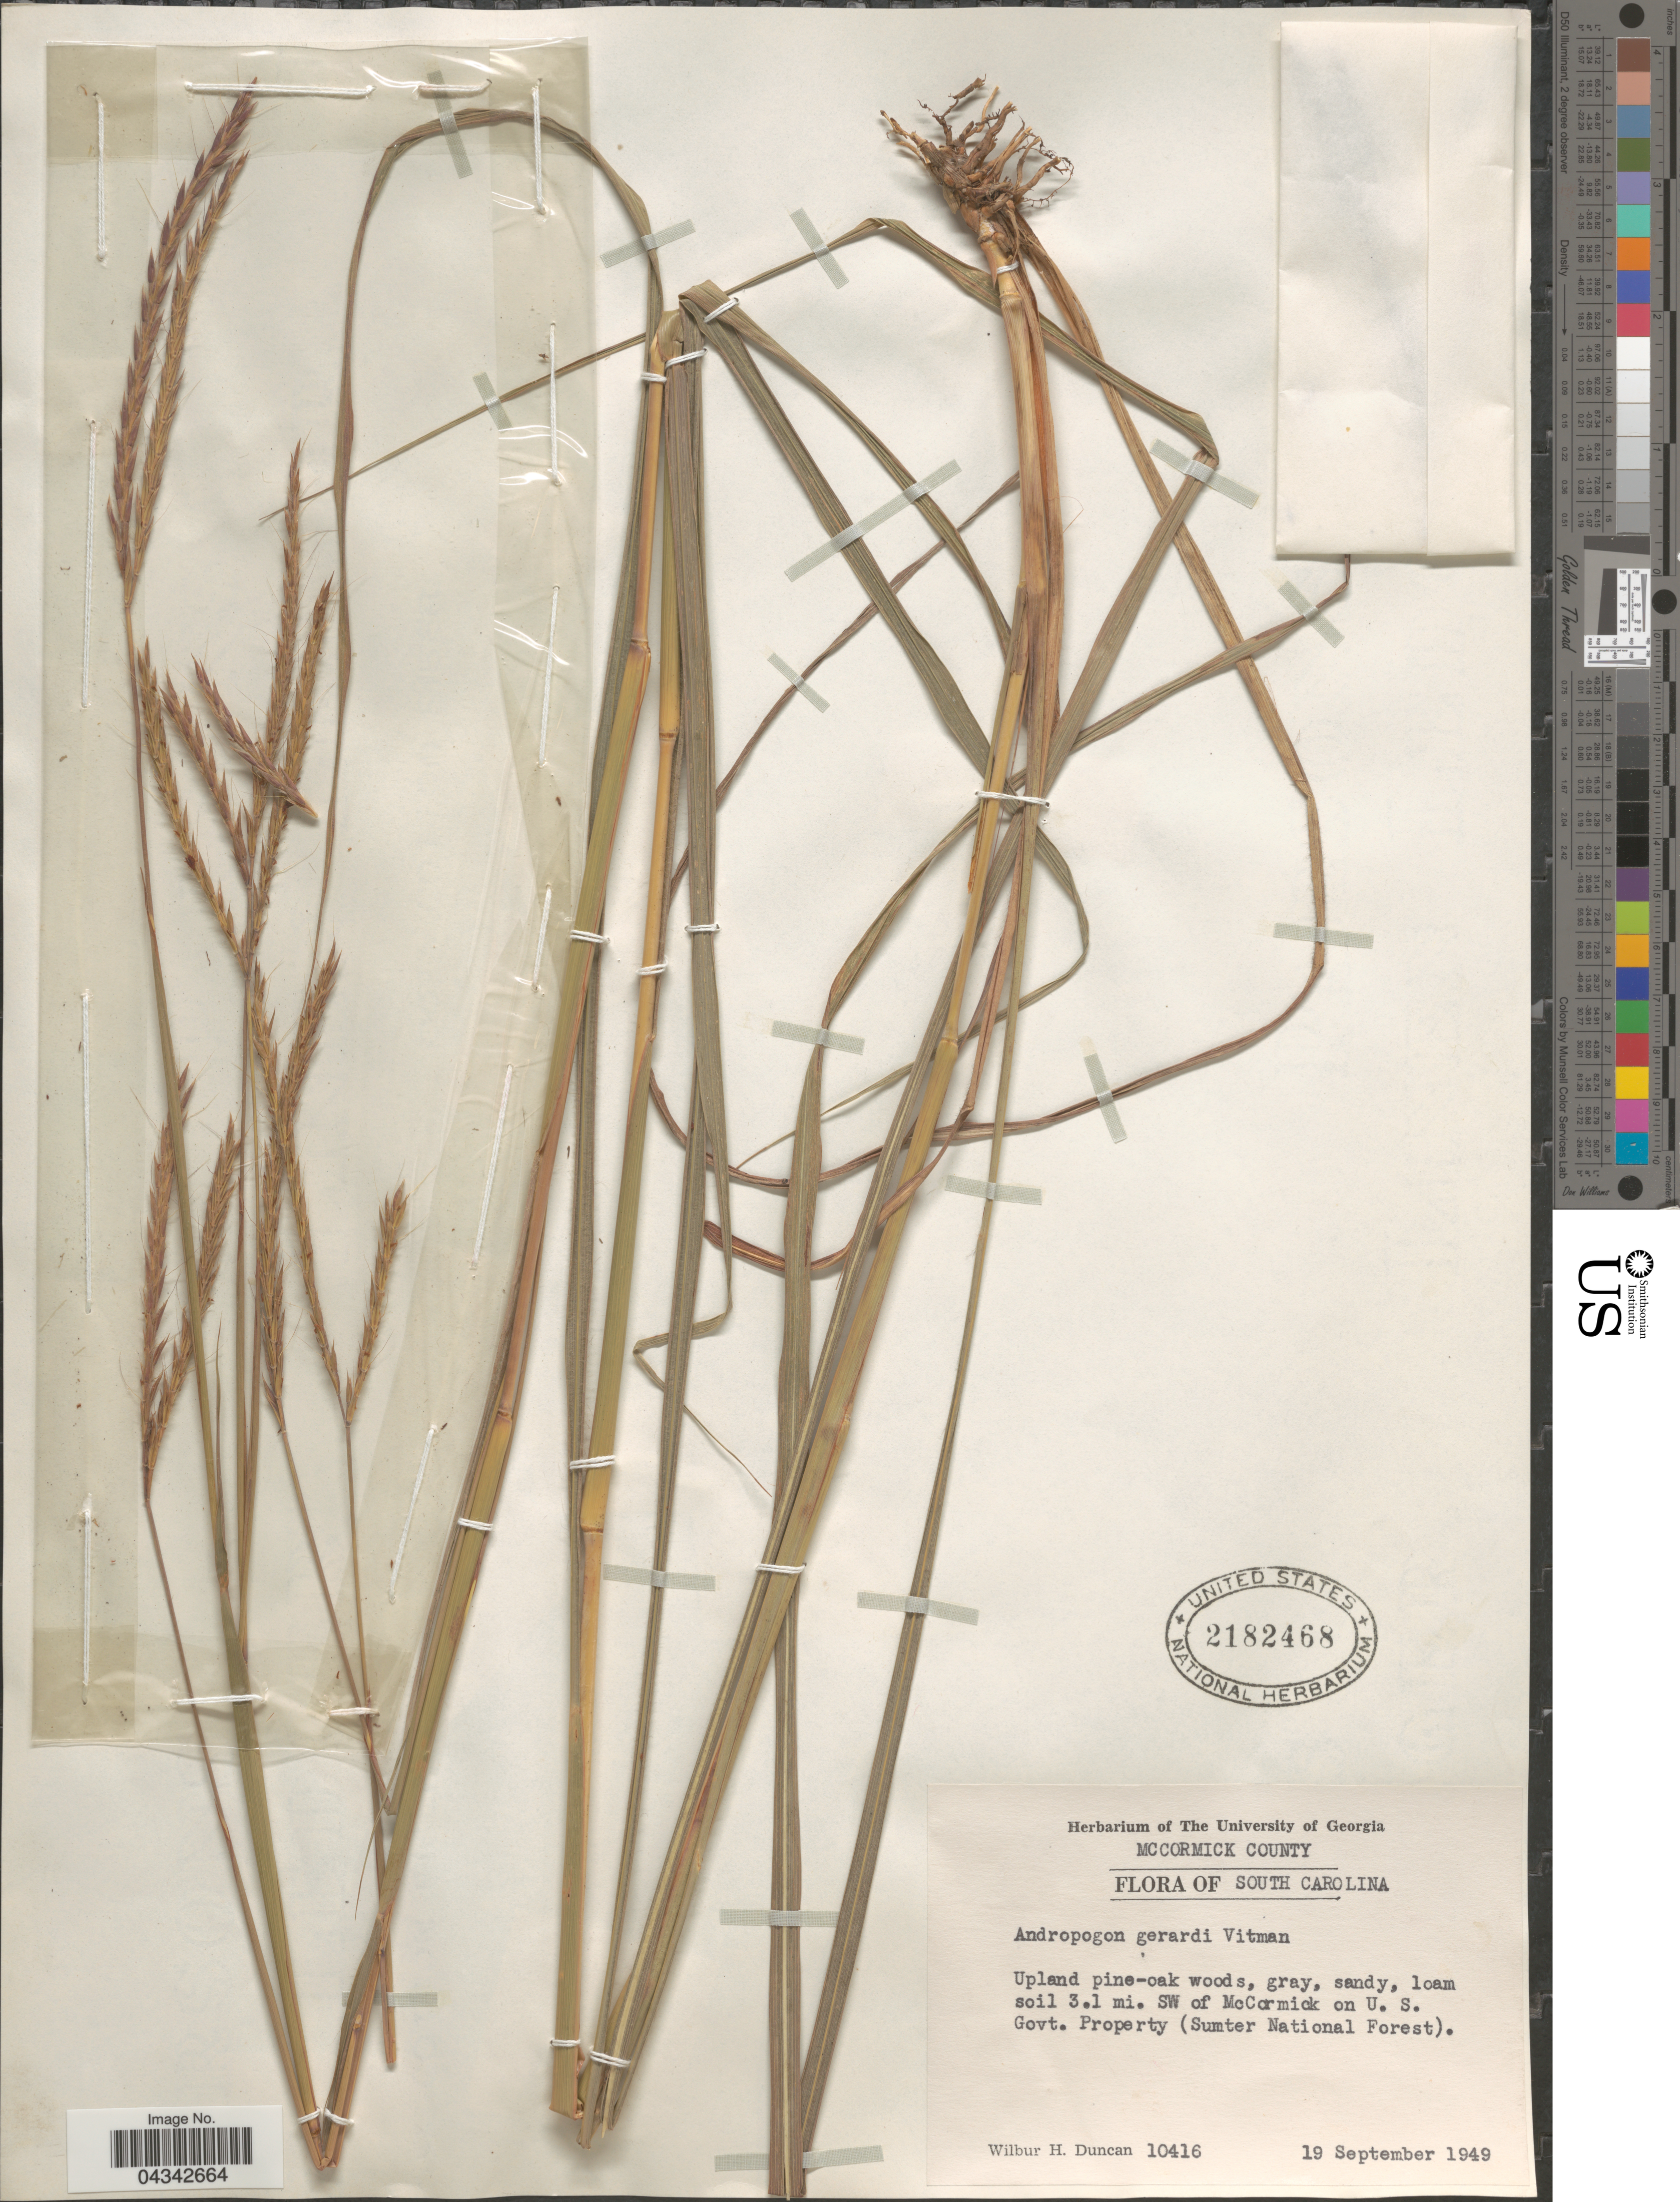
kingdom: Plantae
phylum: Tracheophyta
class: Liliopsida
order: Poales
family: Poaceae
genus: Andropogon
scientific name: Andropogon gerardii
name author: Vitman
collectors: W. H. Duncan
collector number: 10416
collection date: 1949-09-19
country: United States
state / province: South Carolina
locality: McCormick County. 3.1 mi. SW of McCormick on U.S. Govt. Property (Sumter National Forest).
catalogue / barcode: US 2182468